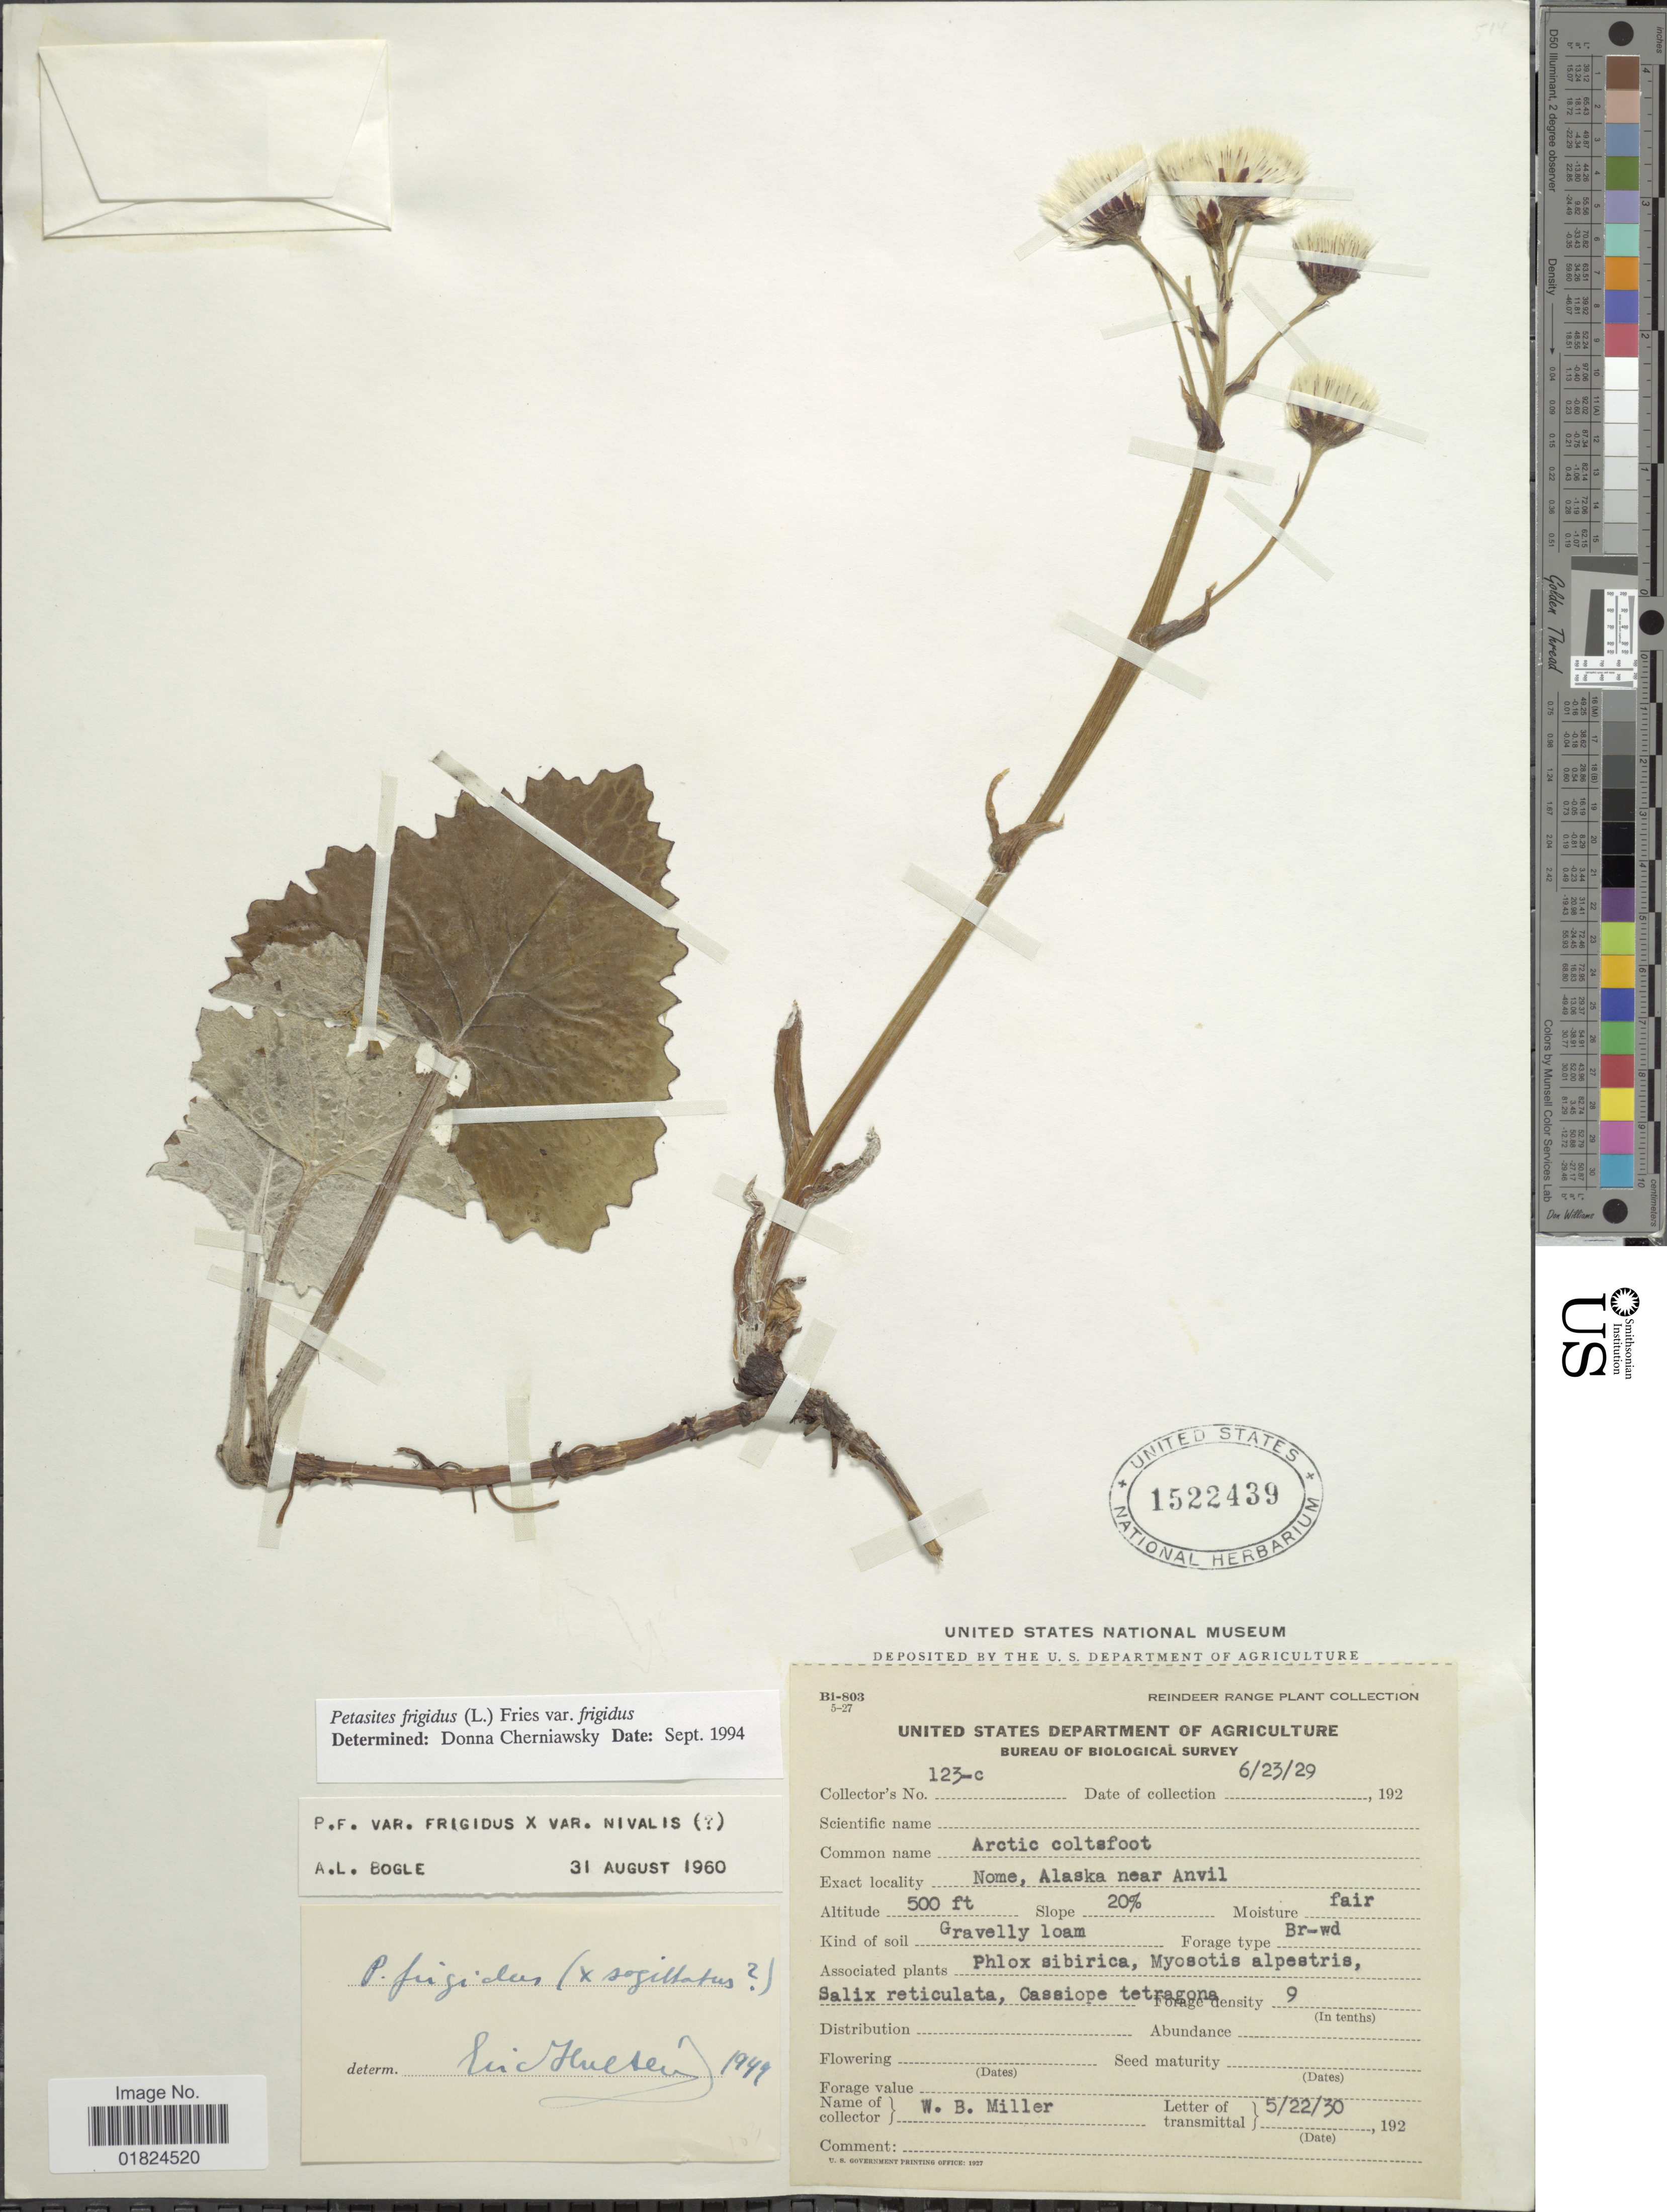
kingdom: Plantae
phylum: Tracheophyta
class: Magnoliopsida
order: Asterales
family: Asteraceae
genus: Petasites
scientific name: Petasites frigidus var. frigidus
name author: (L.) Fr.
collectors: W. Miller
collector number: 123-c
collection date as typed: Transcribed d/m/y: 23/6/29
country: United States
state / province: Alaska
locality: Nome, Alaska near Anvil.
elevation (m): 152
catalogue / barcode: US 1522439